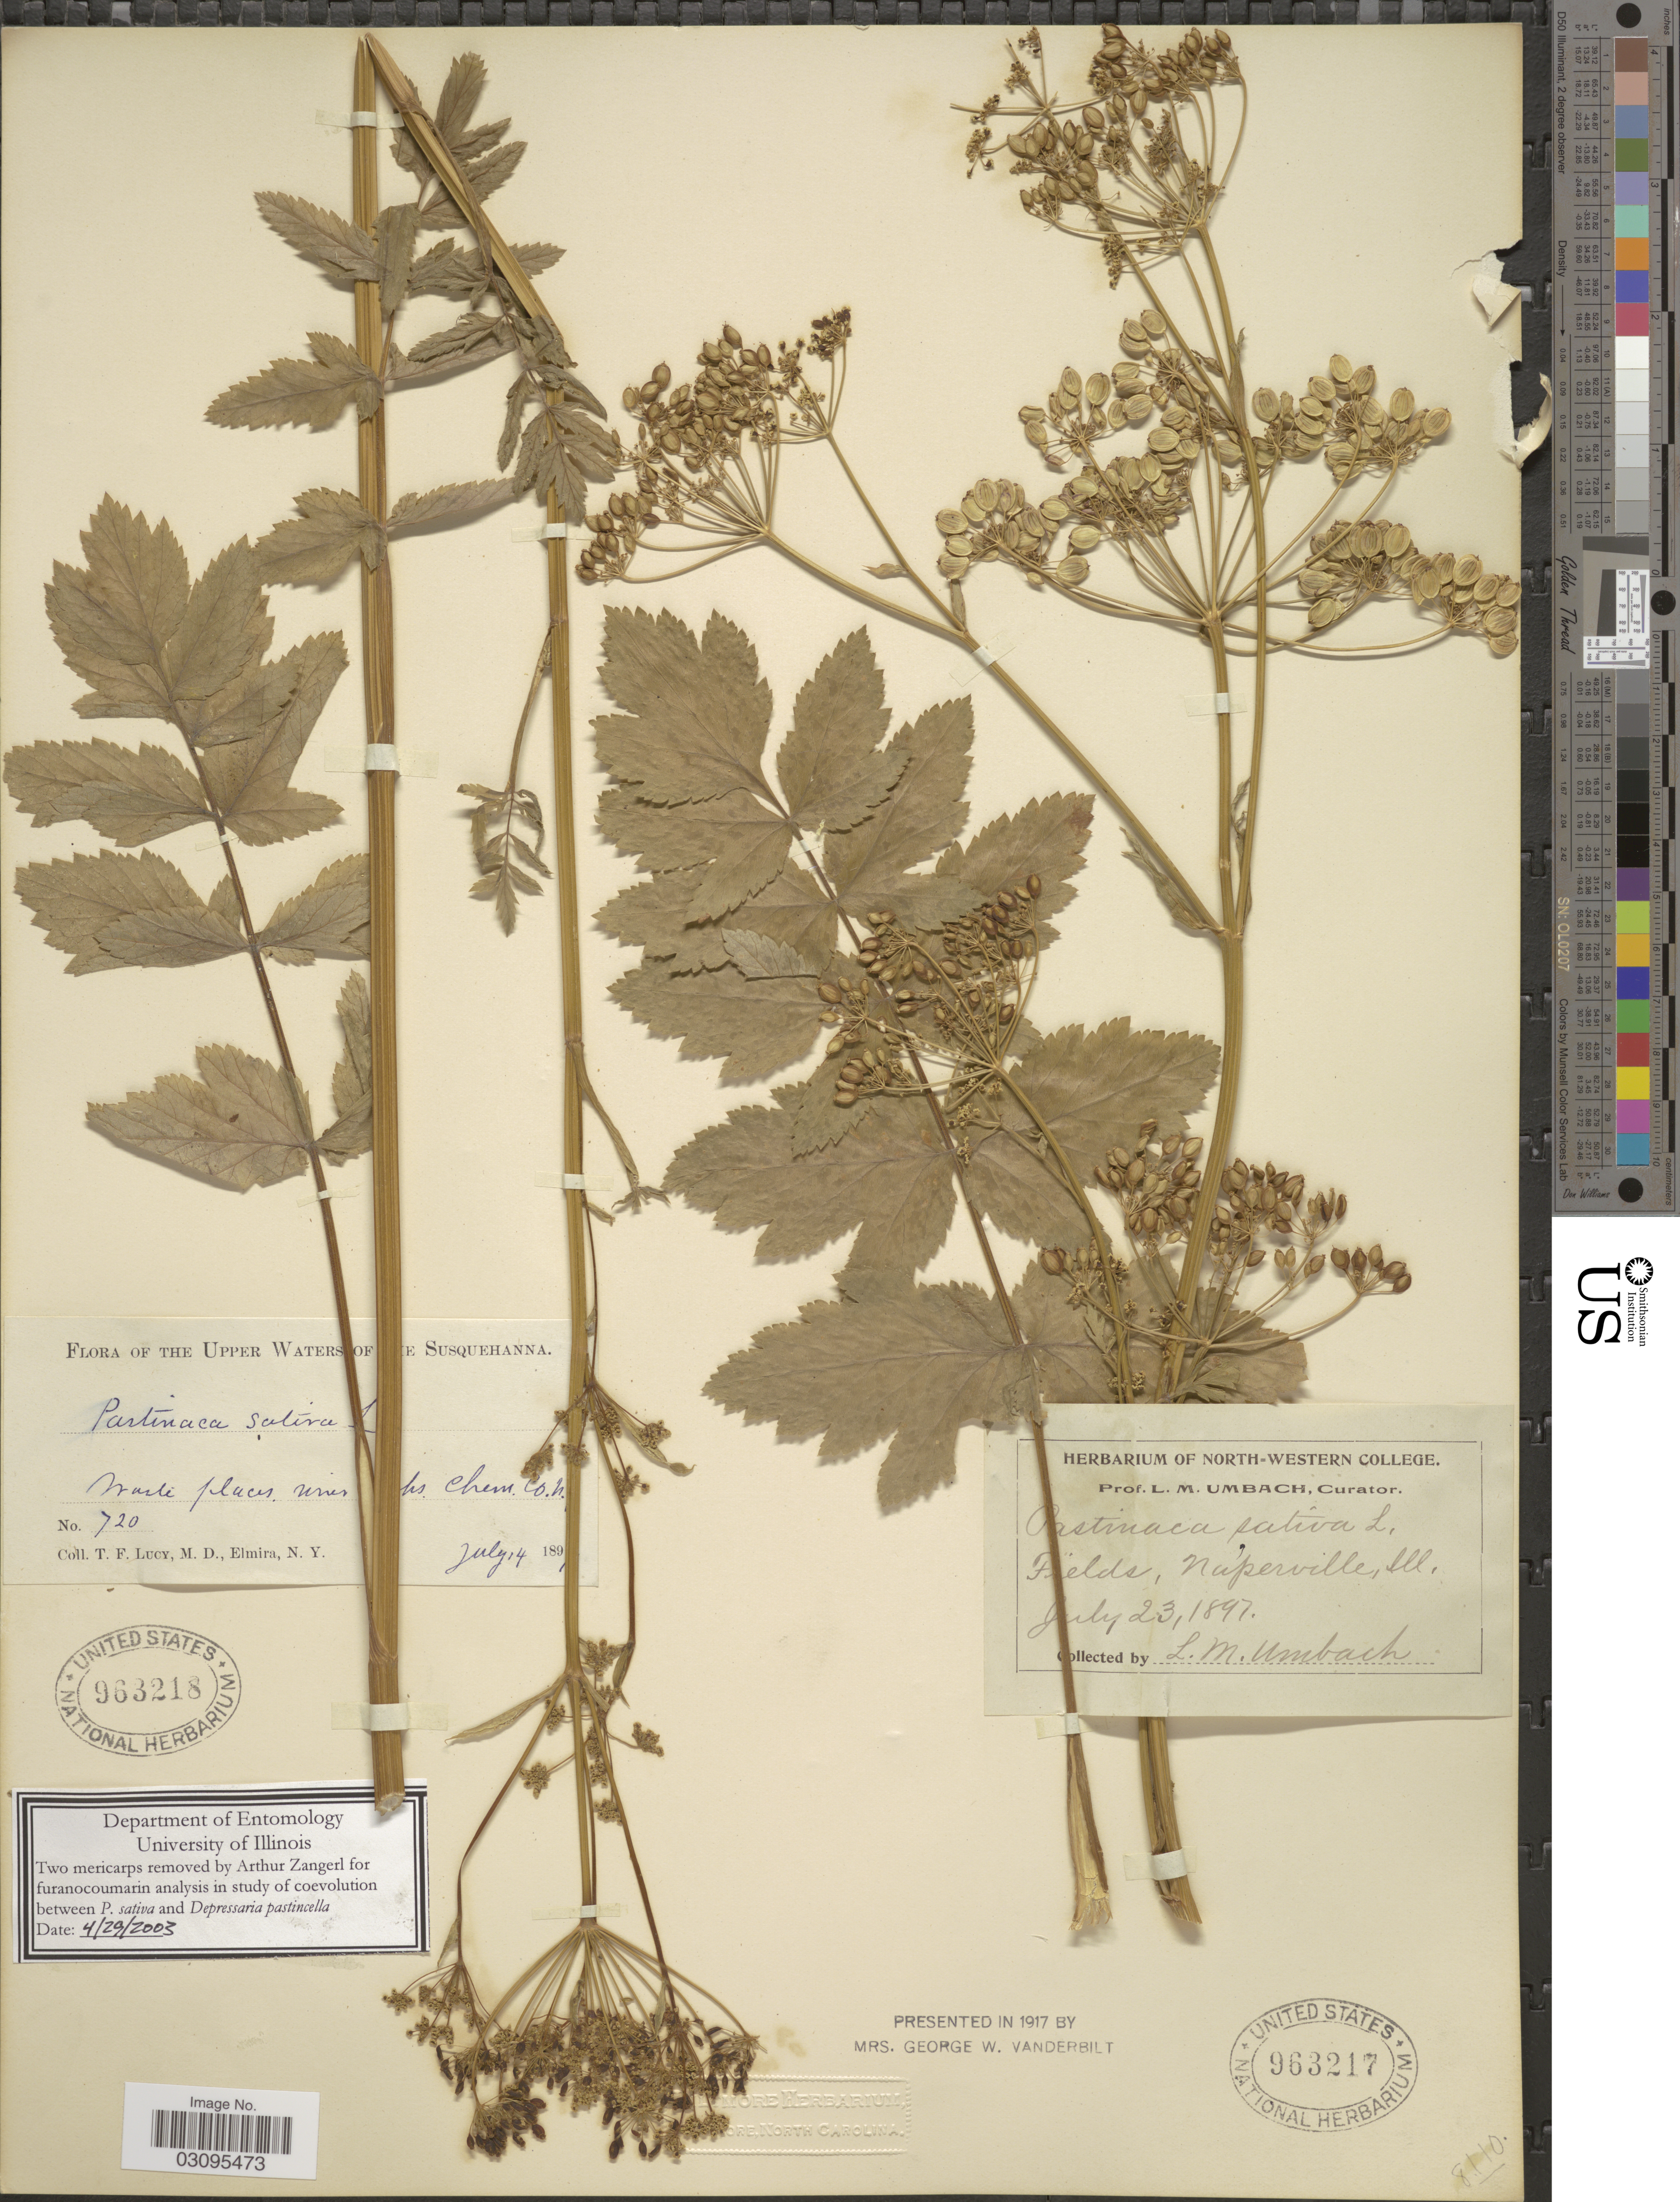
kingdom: Plantae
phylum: Tracheophyta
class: Magnoliopsida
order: Apiales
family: Apiaceae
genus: Pastinaca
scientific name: Pastinaca sativa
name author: L.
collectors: T. Lucy & M. Elmira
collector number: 720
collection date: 1897-07-14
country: United States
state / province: New York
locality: The Upper Waters of Susquehanna, Waste places, river [illegible text]hs Chem Co. N.Y.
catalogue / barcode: US 963218